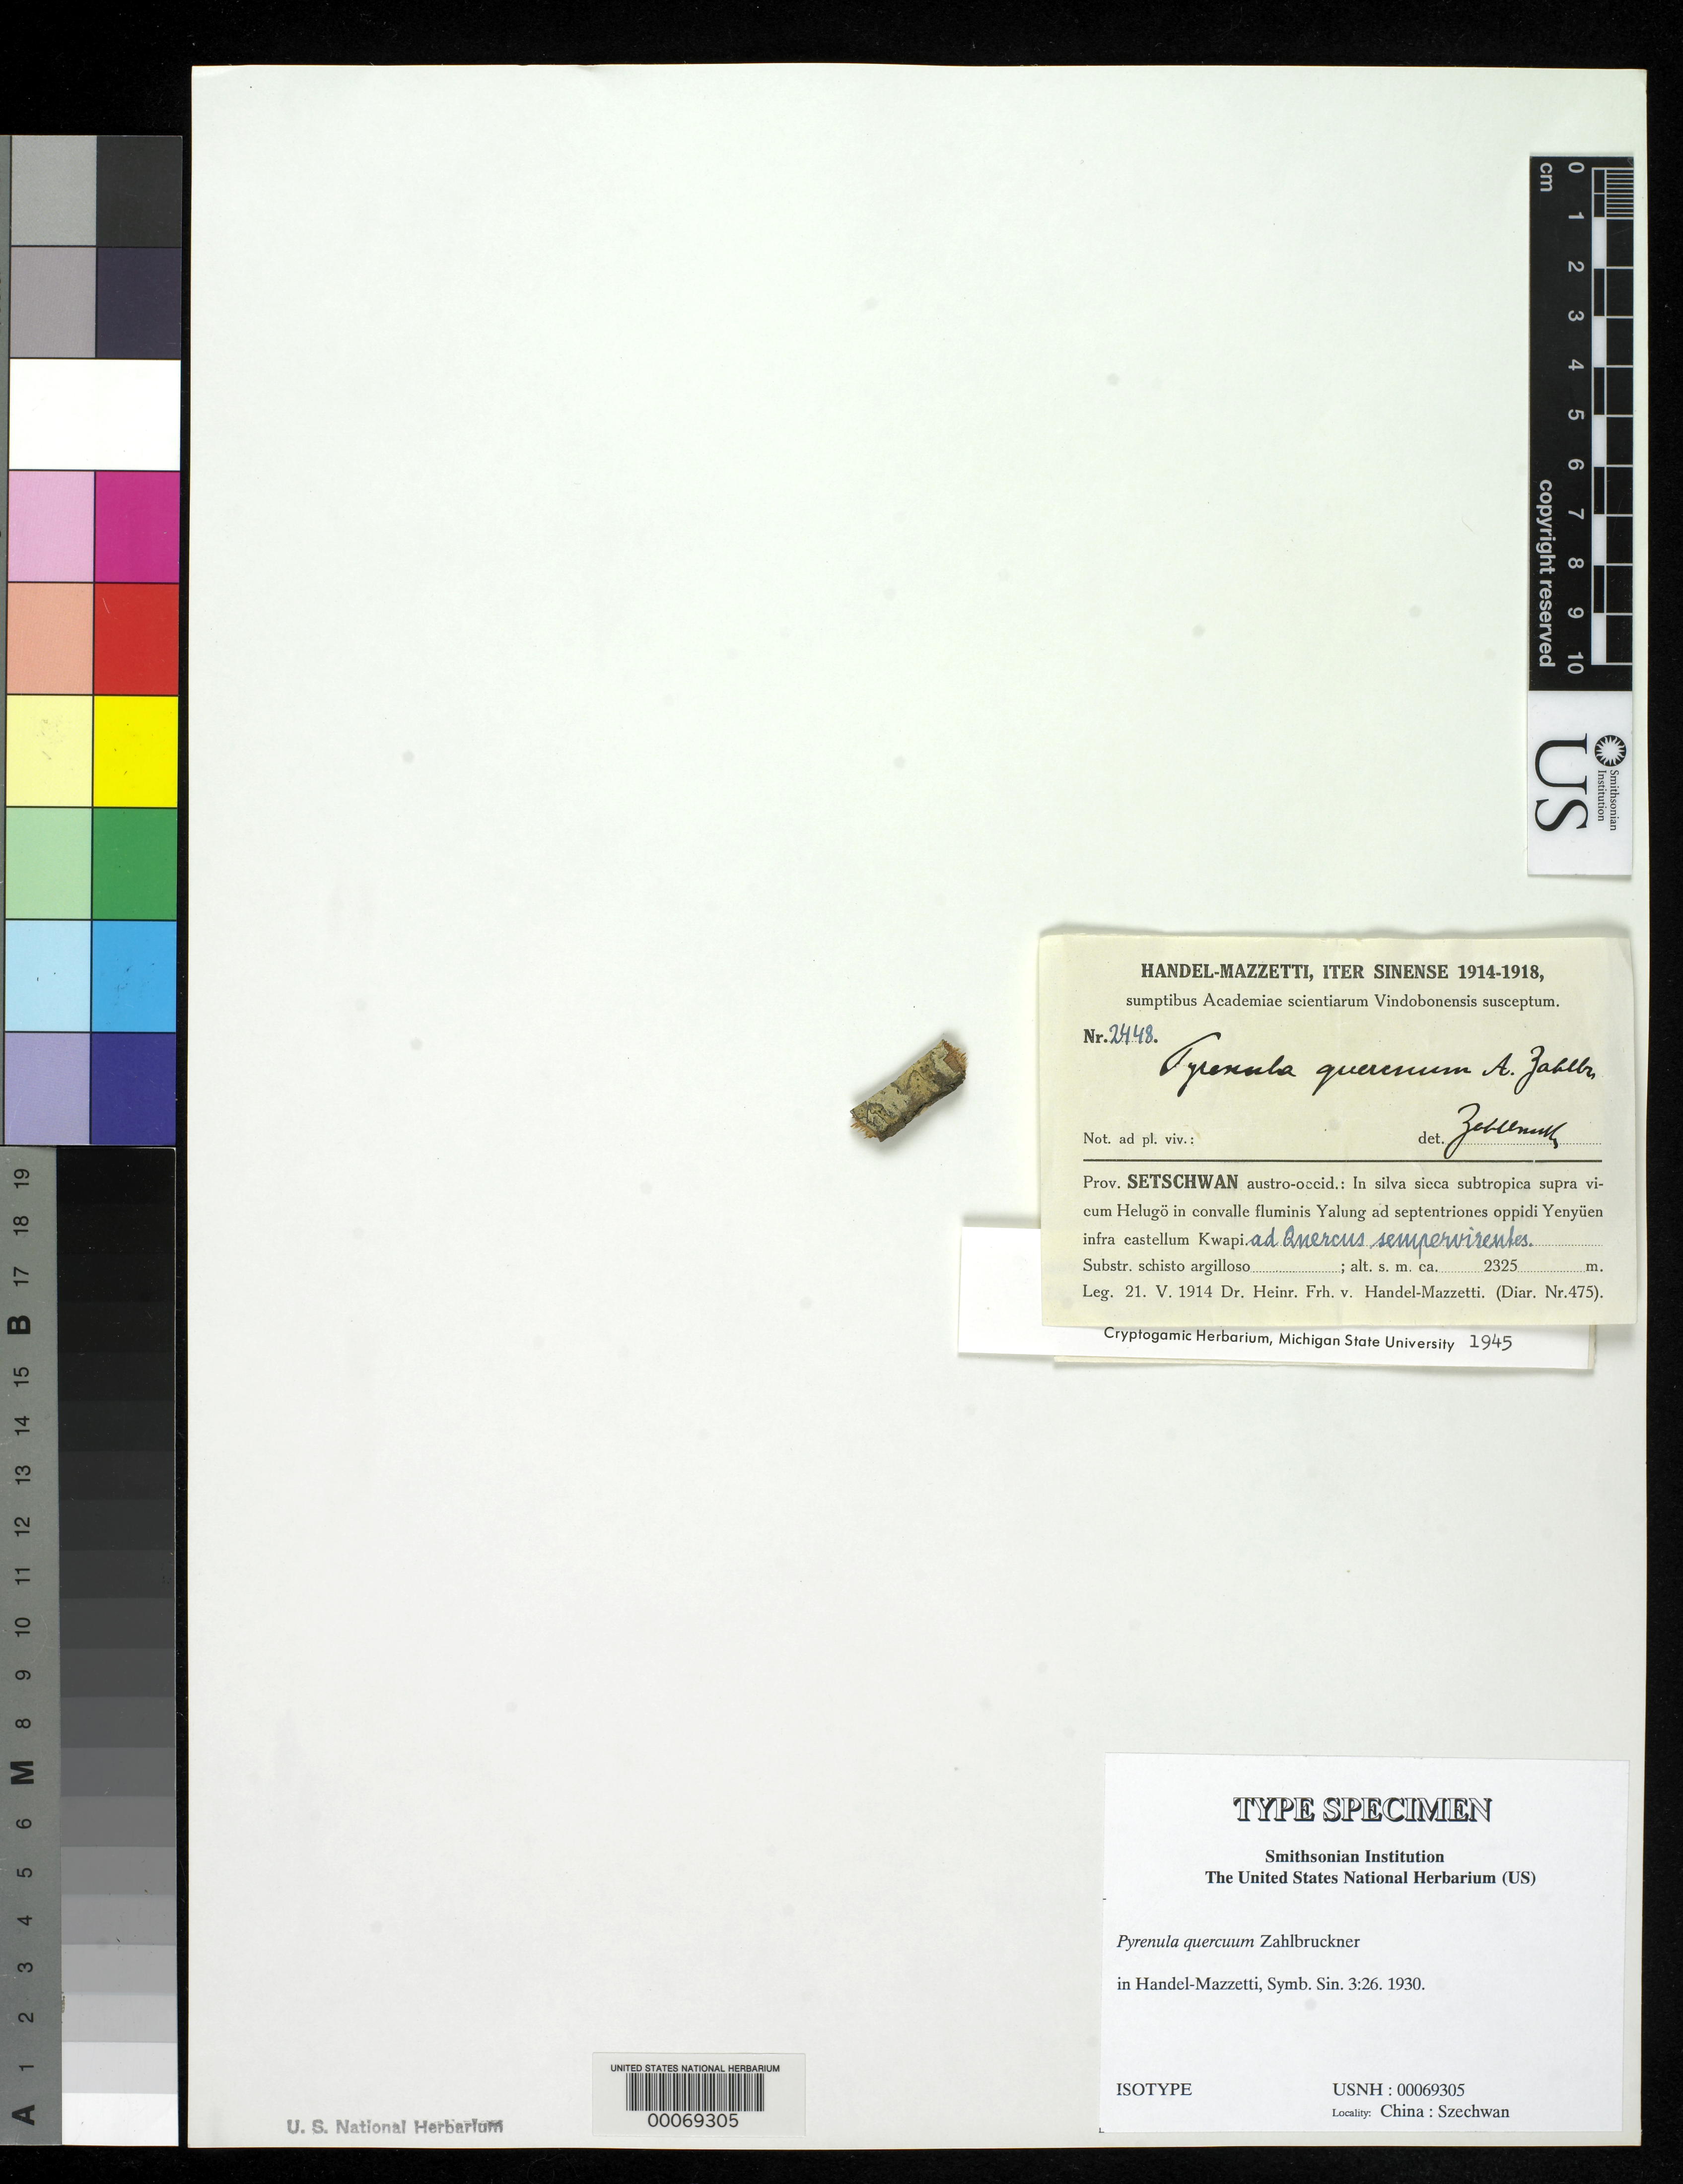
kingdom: Fungi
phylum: Ascomycota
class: Eurotiomycetes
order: Pyrenulales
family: Pyrenulaceae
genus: Pyrenula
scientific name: Pyrenula quercuum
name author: Zahlbr. in Hand.-Mazz.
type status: Isotype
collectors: H. Handel-Mazzetti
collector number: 2448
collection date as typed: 21 May 1914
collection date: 1914-05-21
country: China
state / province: Sichuan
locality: Vicum Helugo in convalle Fluminis Yalung, oppidi Yenyuen infra Castellum Kwapi. [Village of Helugo in Yalung River Basin, town of Yenyuen below Kwapi Fortress.]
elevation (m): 2325